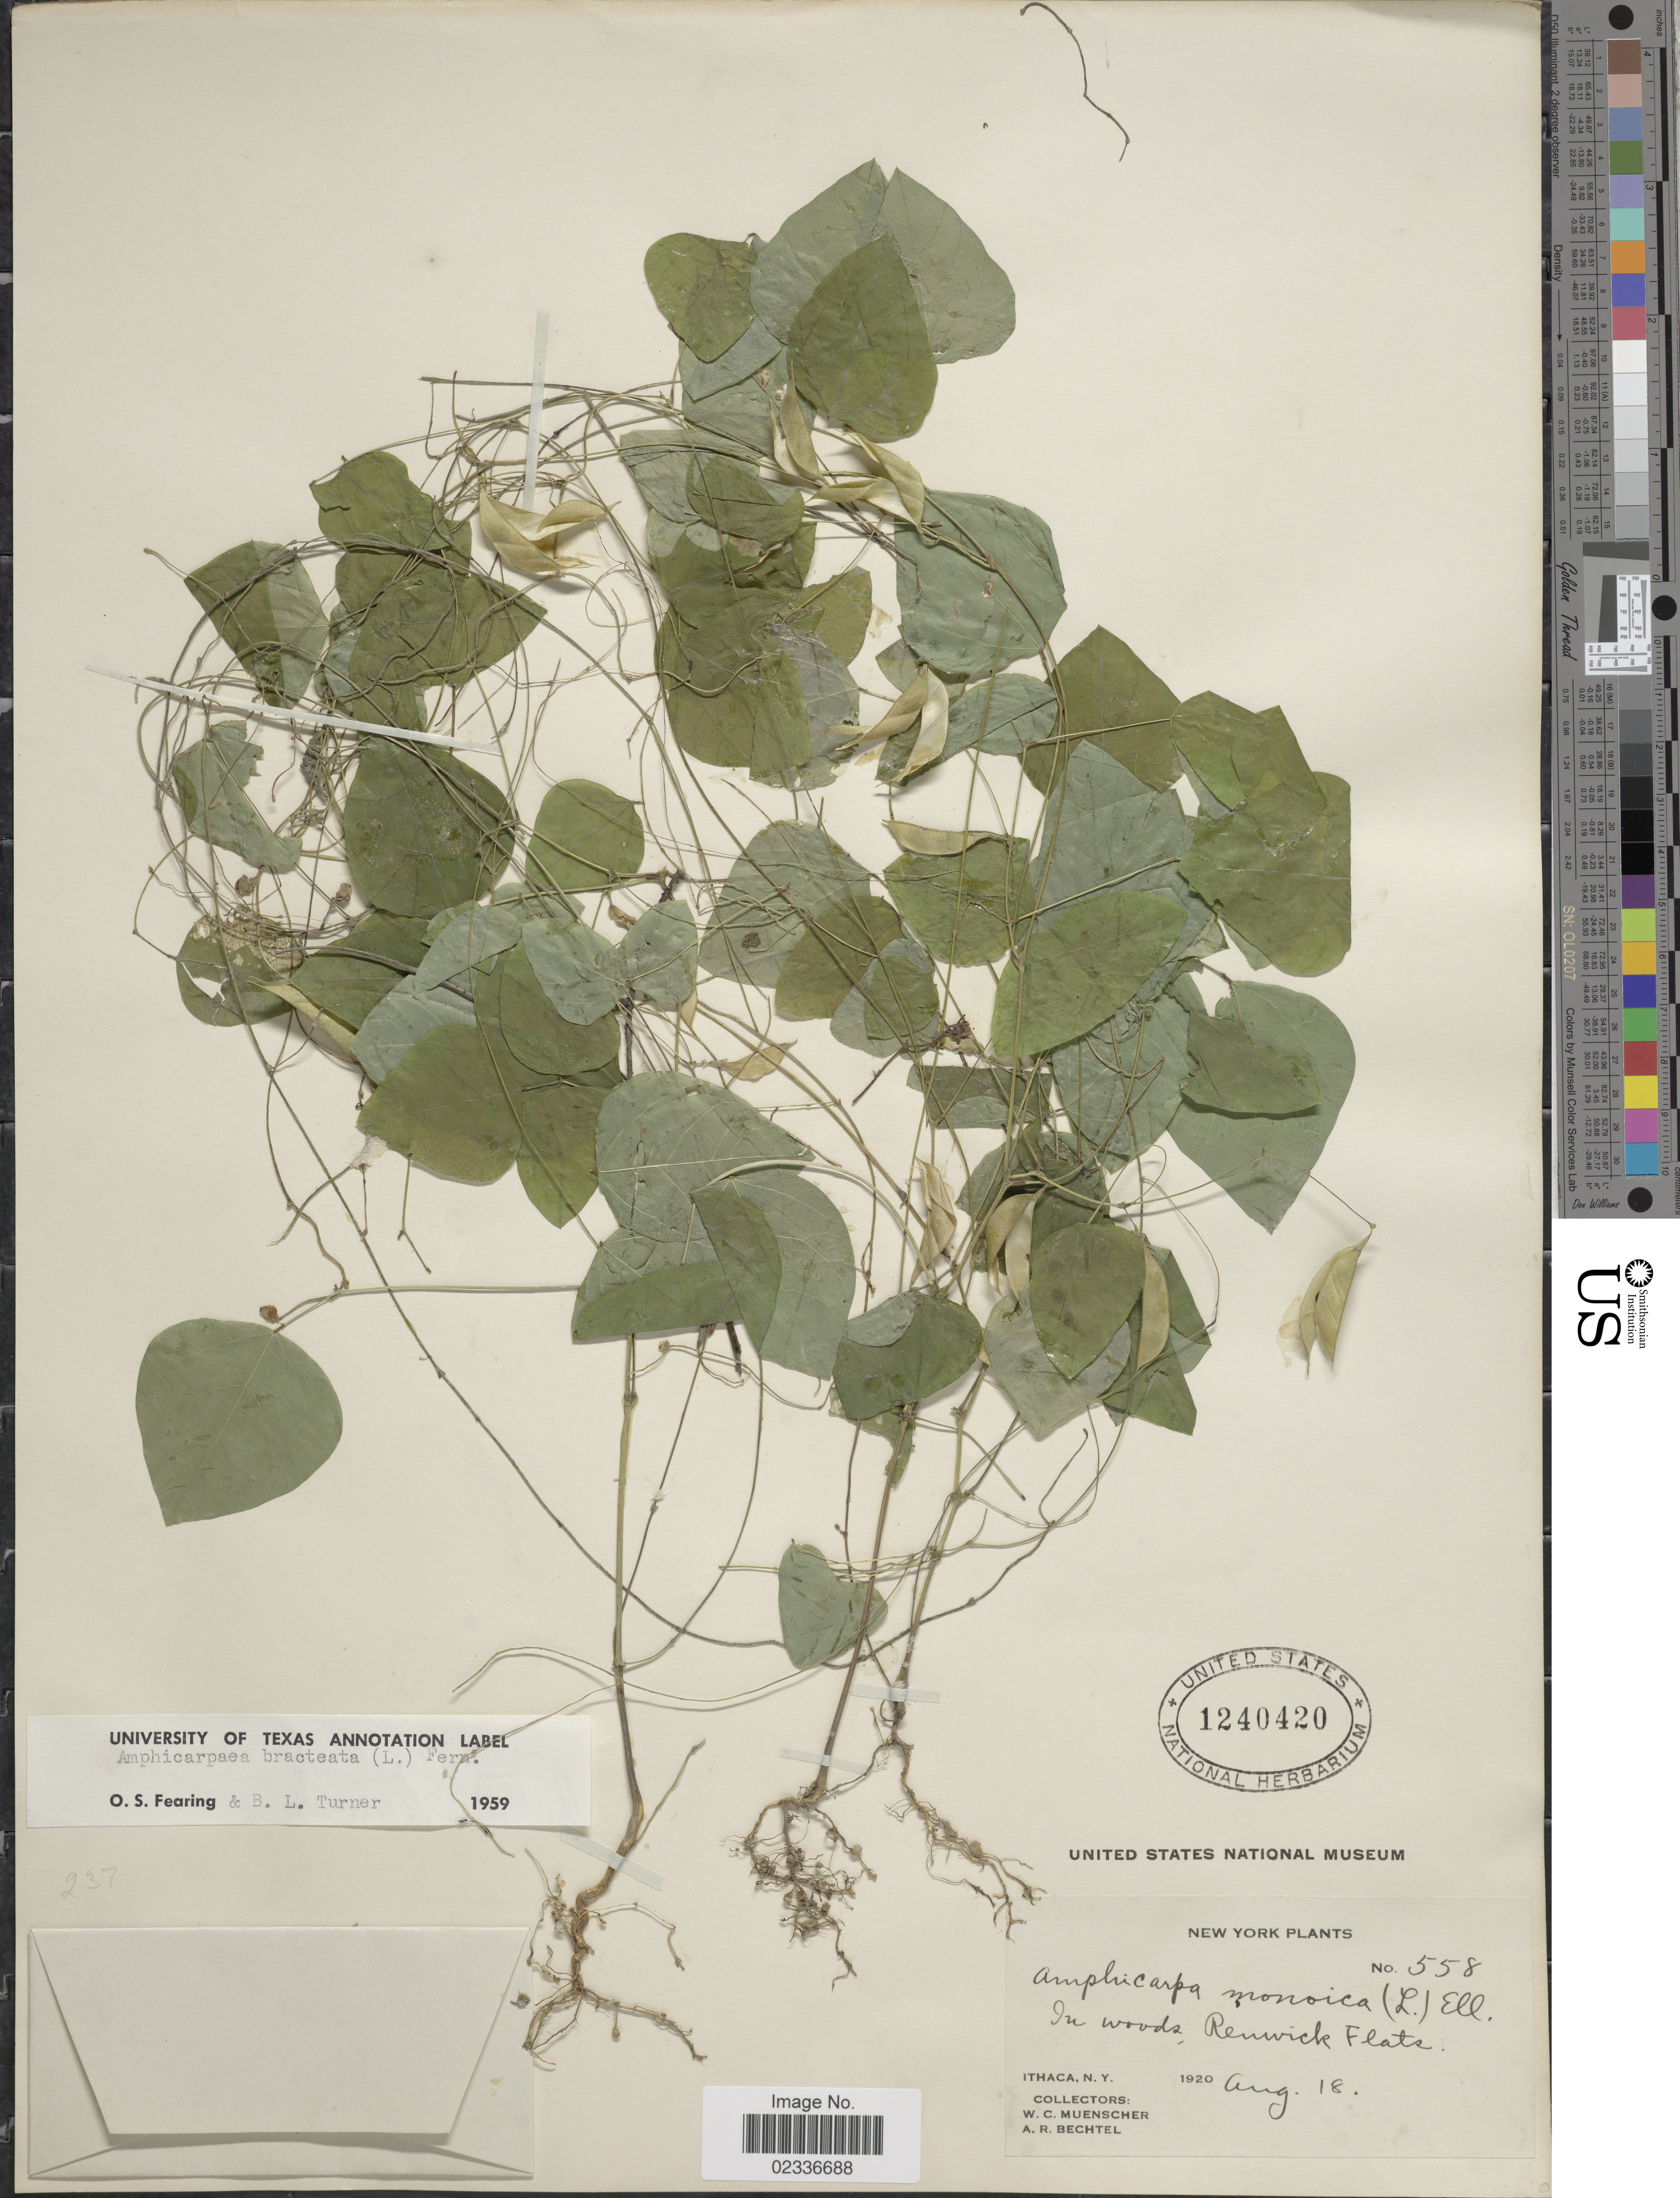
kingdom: Plantae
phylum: Tracheophyta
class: Magnoliopsida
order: Fabales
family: Fabaceae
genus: Amphicarpaea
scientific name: Amphicarpaea bracteata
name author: (L.) Fernald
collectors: W. Muenscher & A. Bechtel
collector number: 558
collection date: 1920-08-18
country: United States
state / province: New York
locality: In woods, Renwick Flats, Ithaca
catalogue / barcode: US 1240420